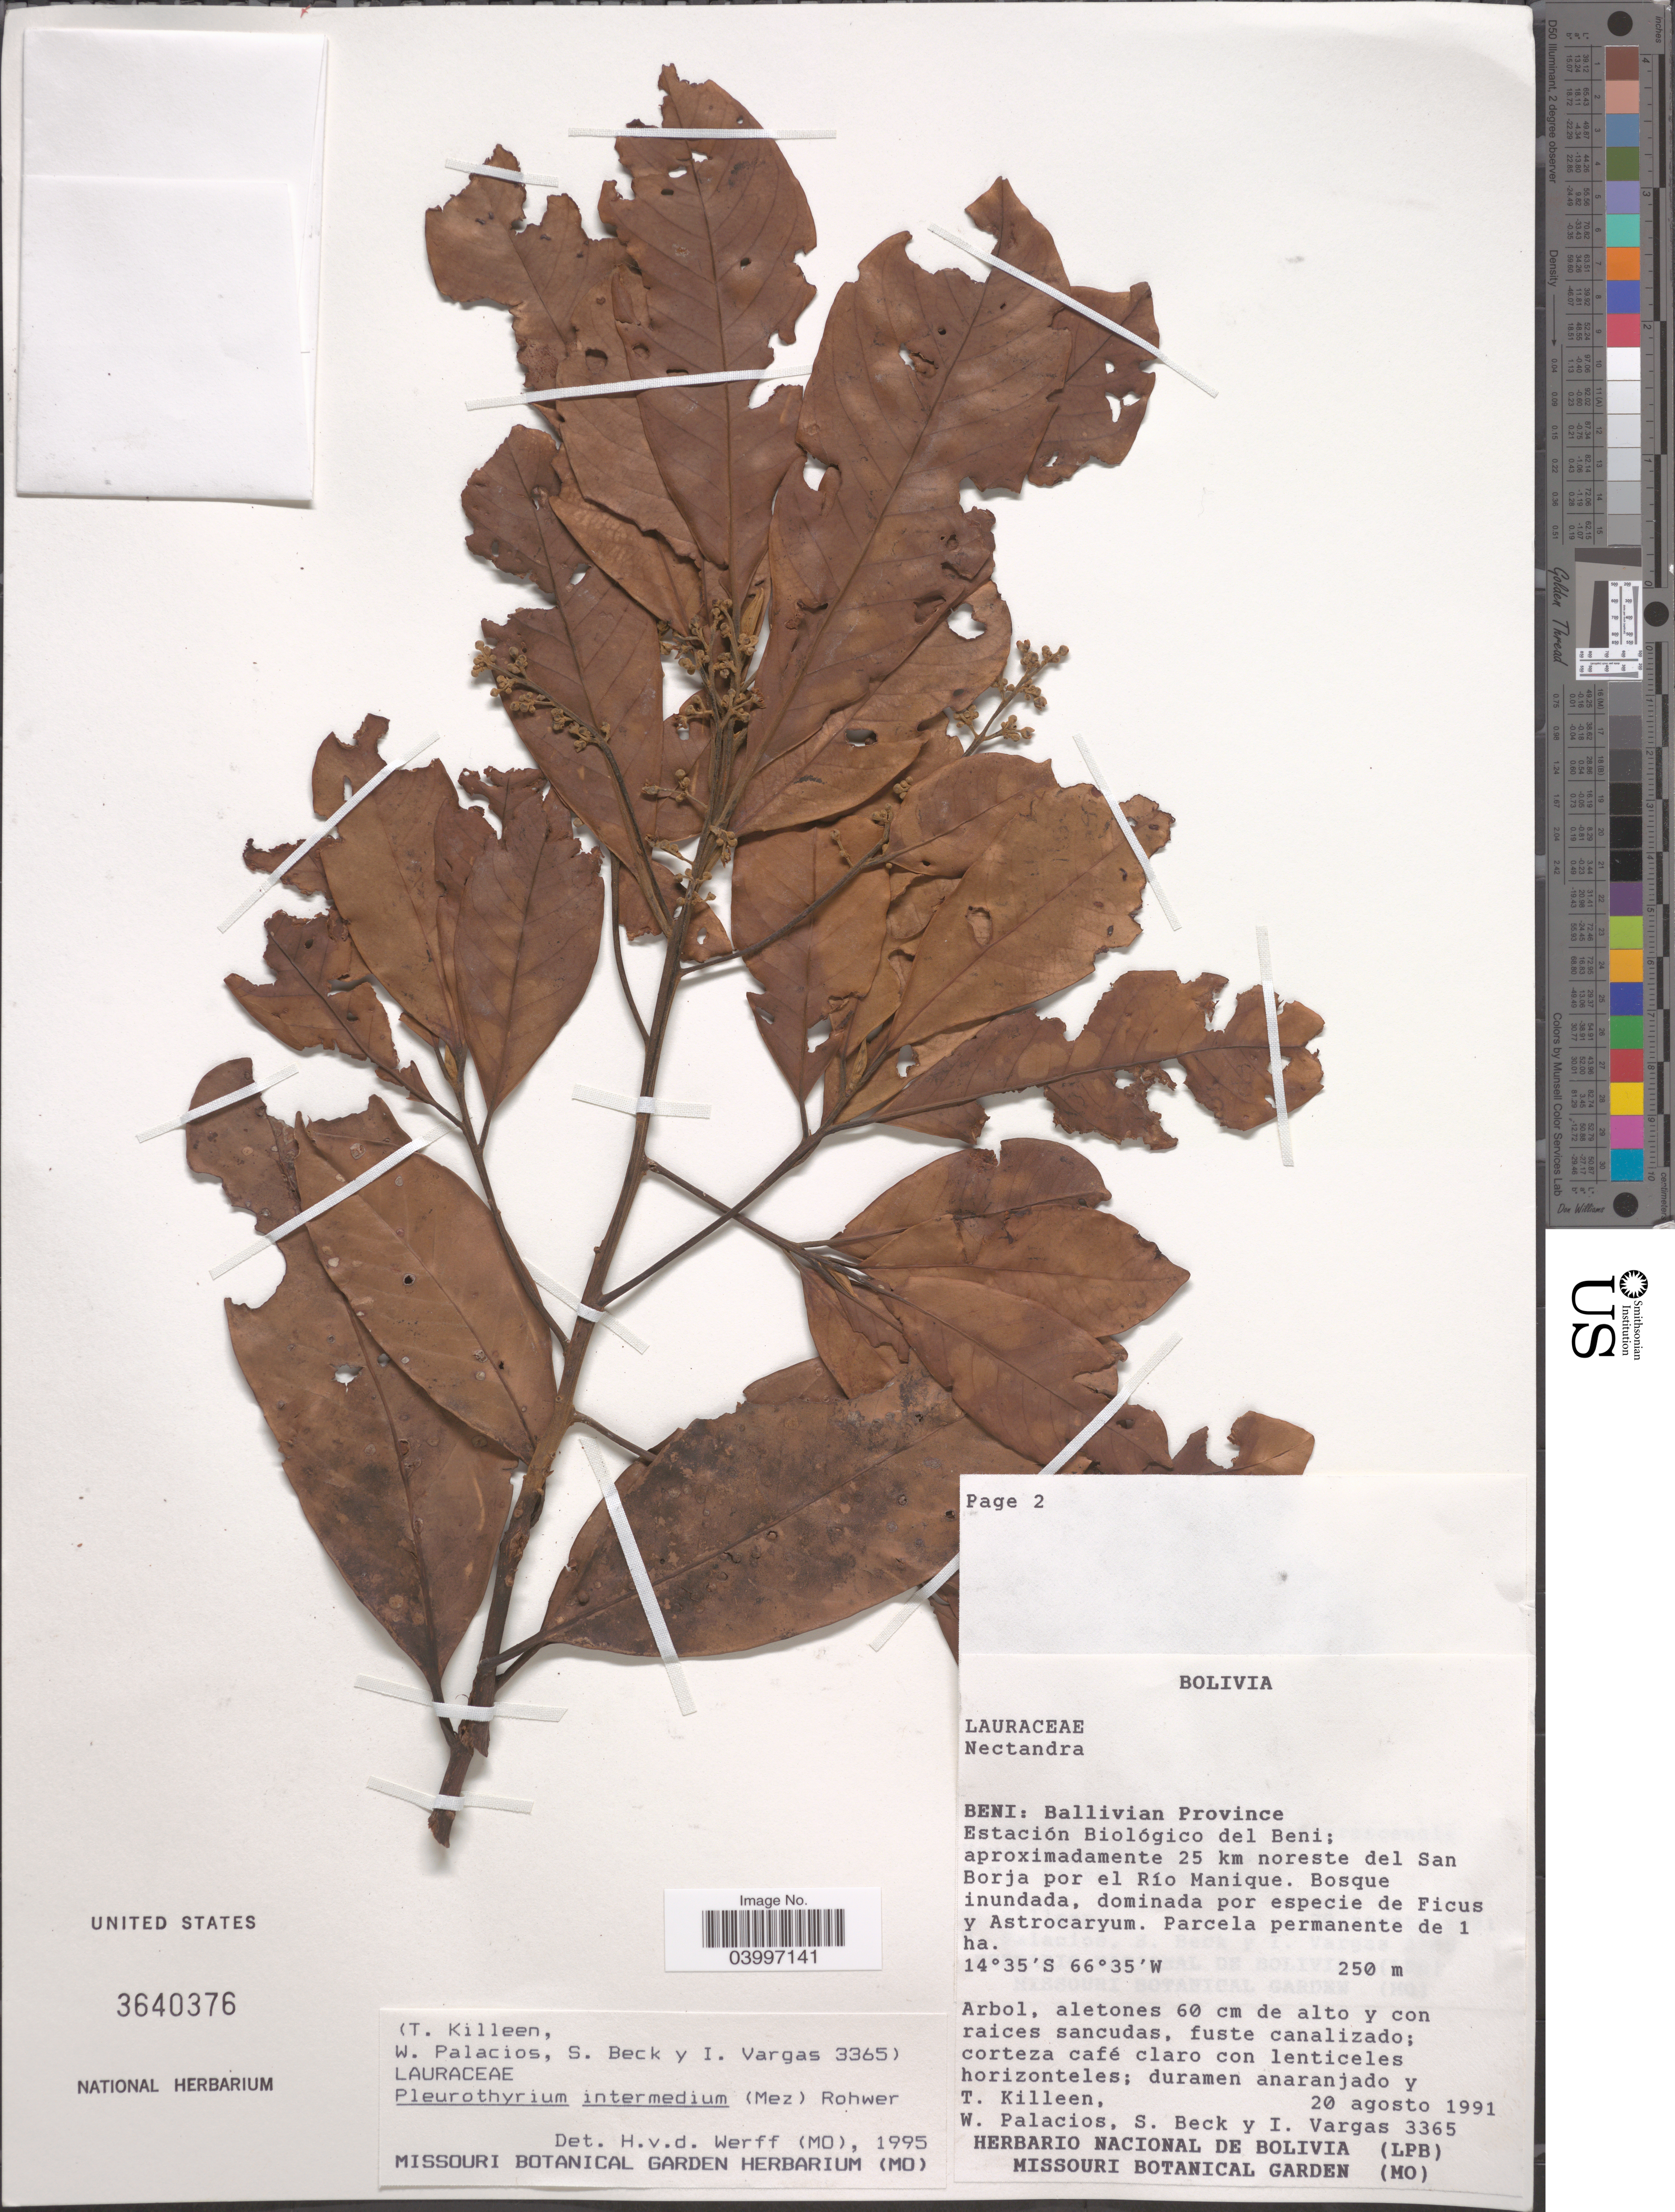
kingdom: Plantae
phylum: Tracheophyta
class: Magnoliopsida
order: Laurales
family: Lauraceae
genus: Pleurothyrium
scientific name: Pleurothyrium intermedium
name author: (Mez) Rohwer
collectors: T. J. Killeen, W. Palacios, S. G. Beck & I. Vargas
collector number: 3365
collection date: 1991-08-20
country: Bolivia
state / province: Beni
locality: Ballivian Province. Estación Biológica del Beni: aproximadamente 25 km noreste del San Borja por el Río Manique.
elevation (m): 250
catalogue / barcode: US 3640376